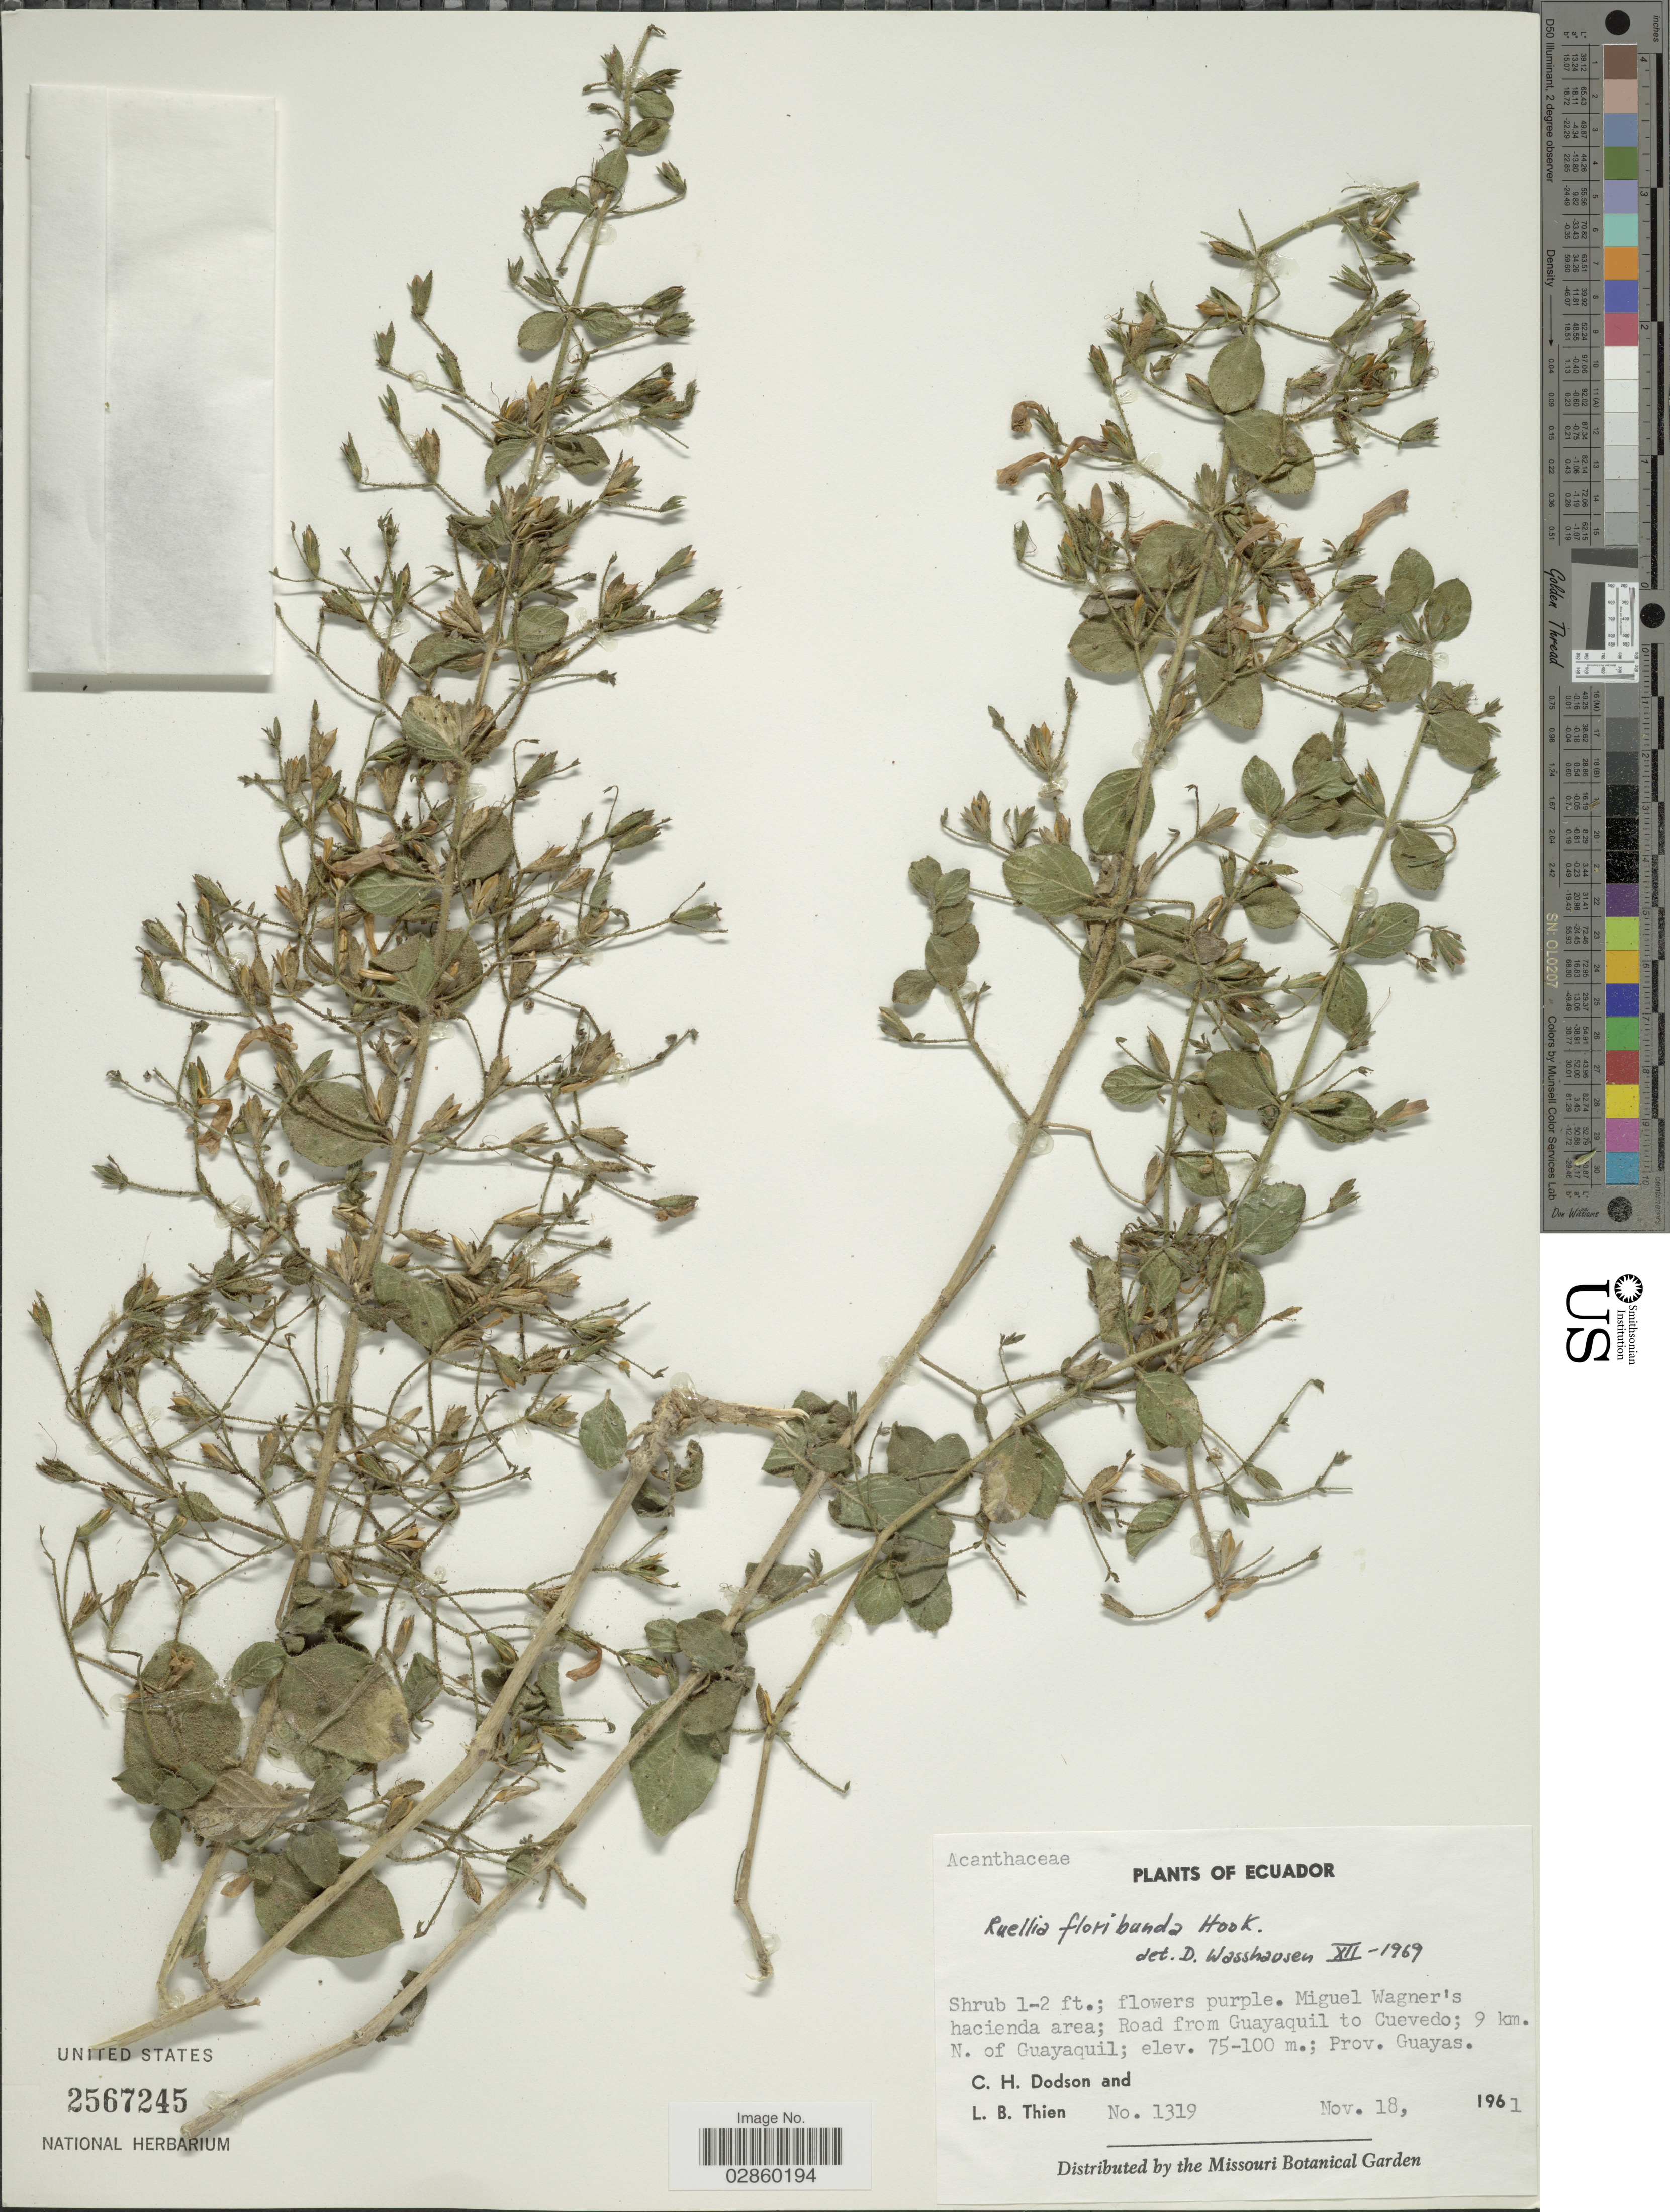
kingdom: Plantae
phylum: Tracheophyta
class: Magnoliopsida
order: Lamiales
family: Acanthaceae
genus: Ruellia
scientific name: Ruellia floribunda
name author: Hook.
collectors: C. H. Dodson & L. Thien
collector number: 1319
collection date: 1961-11-18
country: Ecuador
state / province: Guayas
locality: Miguel Wagner's hacienda area, Road from Guayaquil to Cuevedo, 9 km. N. of Guayaquil.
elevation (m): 75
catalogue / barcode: US 2567245